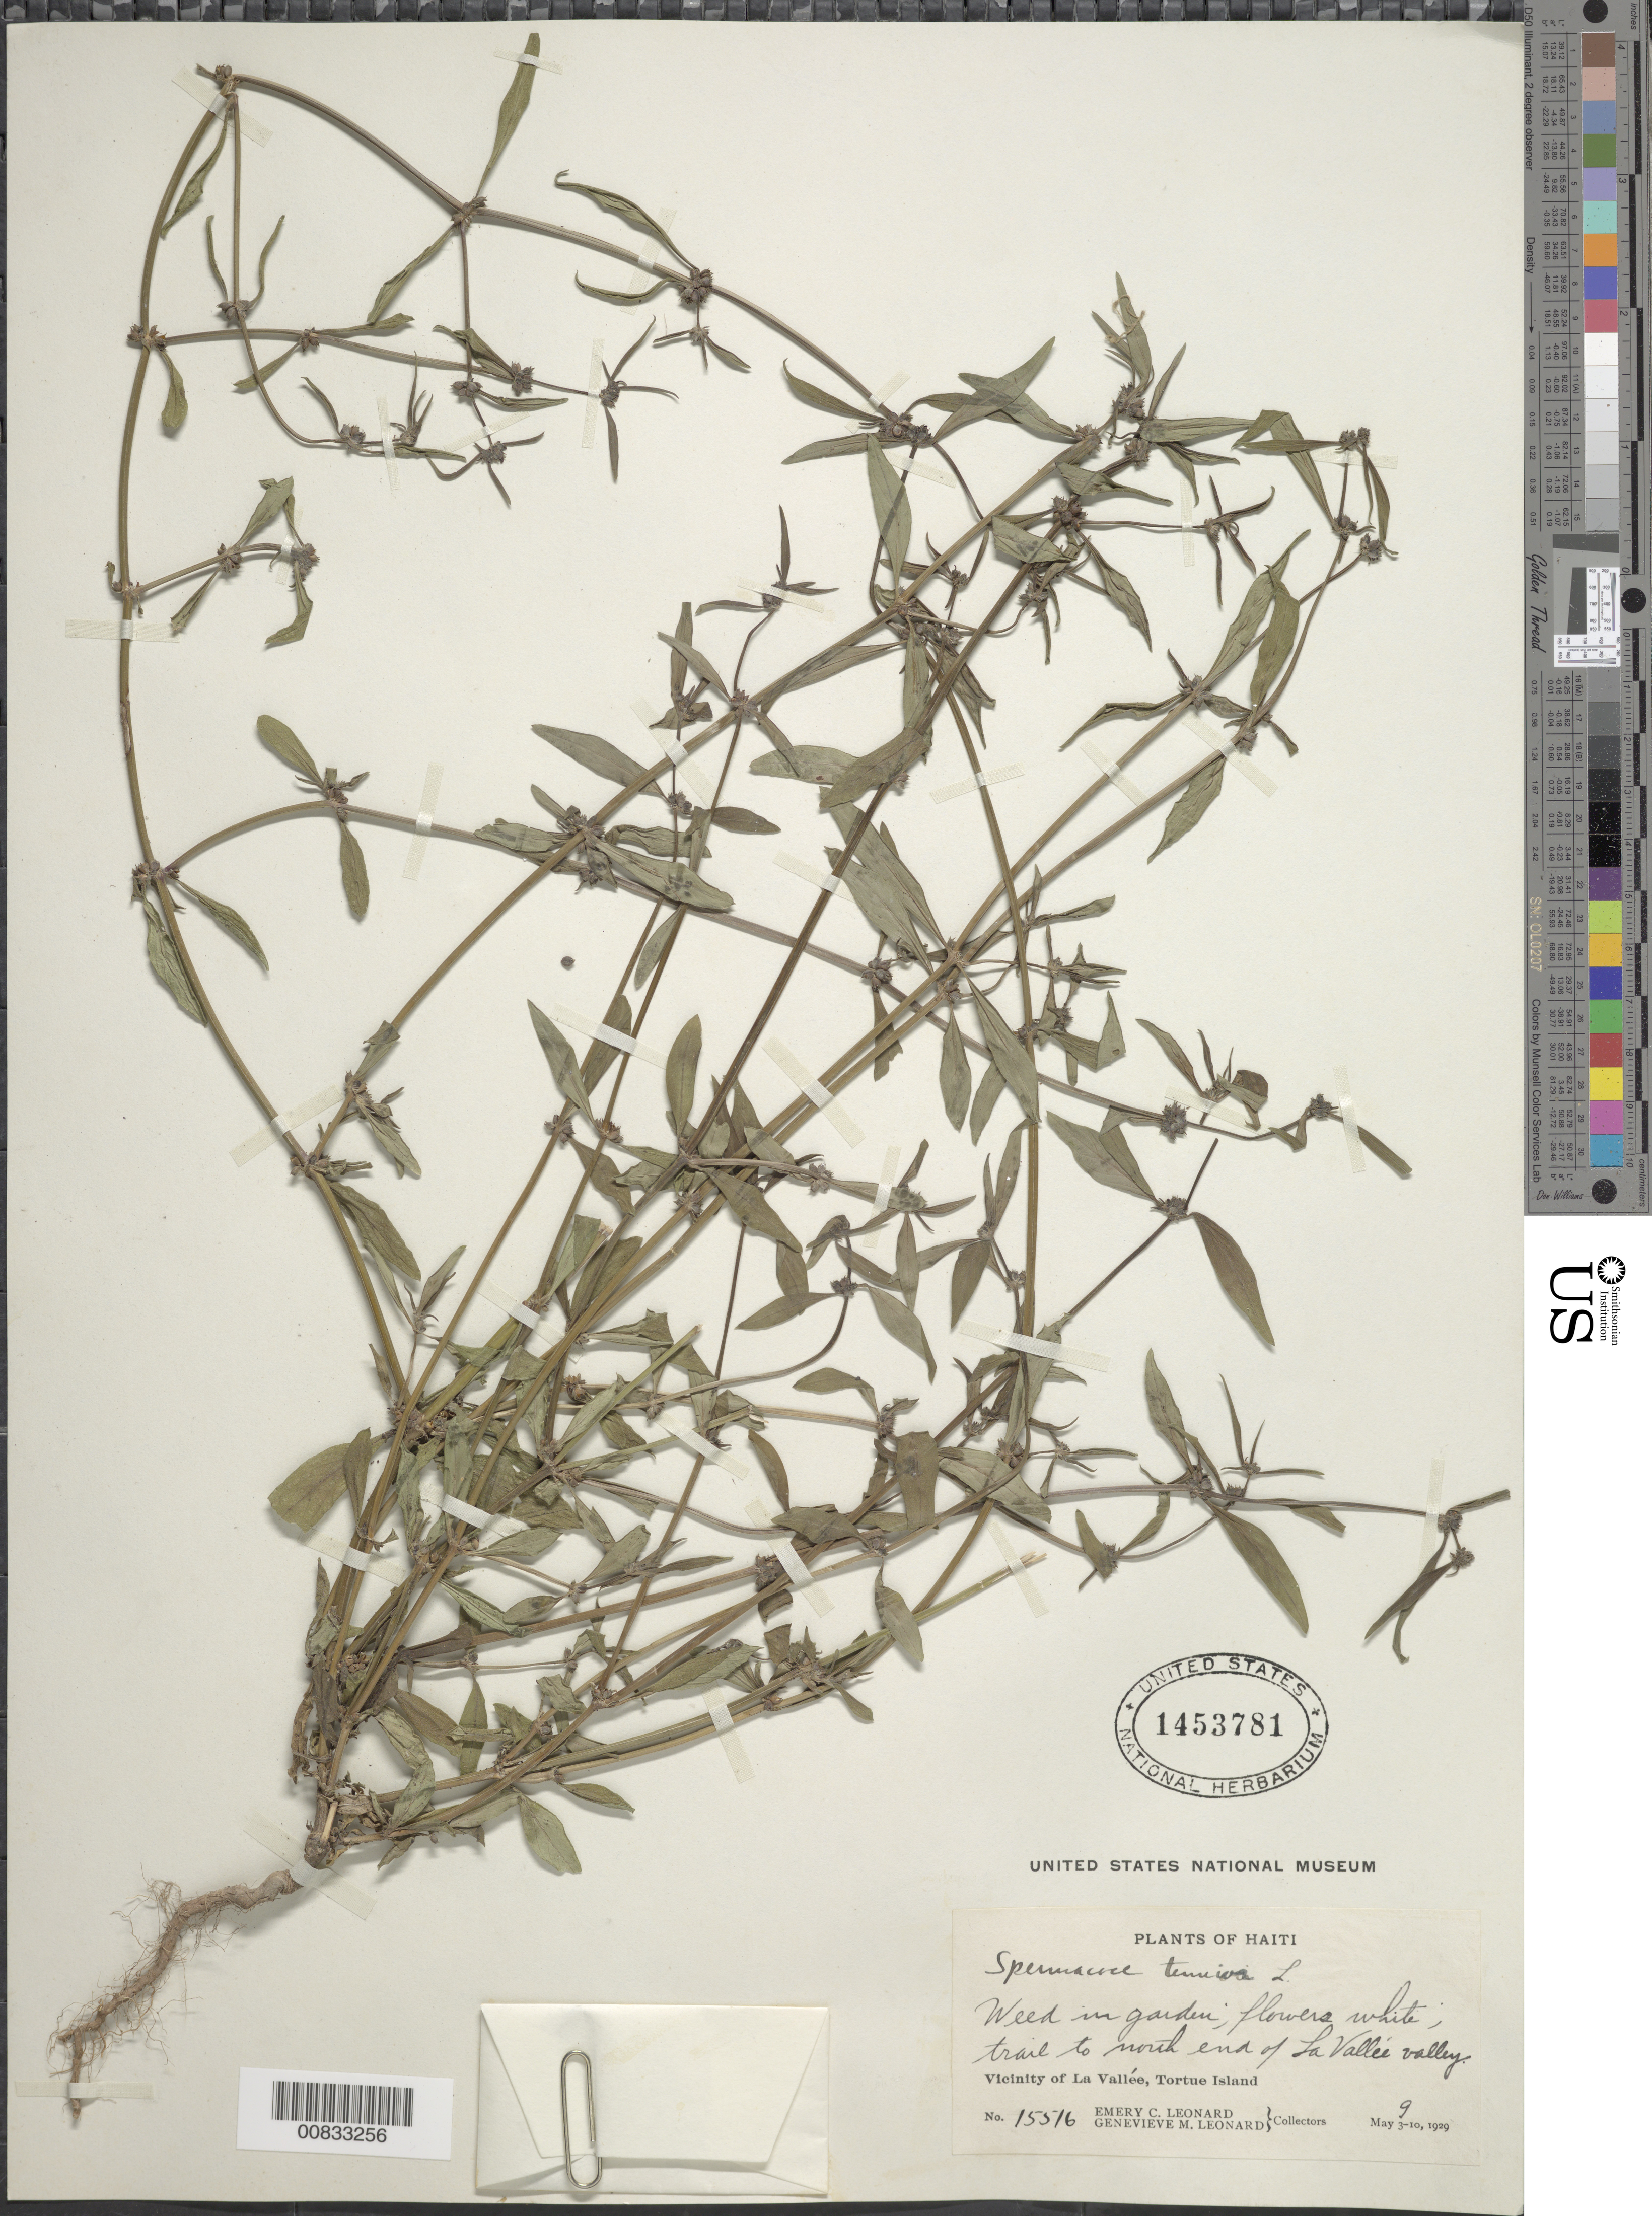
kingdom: Plantae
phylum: Tracheophyta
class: Magnoliopsida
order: Gentianales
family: Rubiaceae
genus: Spermacoce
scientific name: Spermacoce tenuior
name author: L.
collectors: E. C. Leonard & G. M. Leonard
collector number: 15516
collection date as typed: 09 May 1929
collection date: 1929-05-09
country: Haiti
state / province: Nord-Ouest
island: Île de la Tortue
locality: Vicinity of La Vallée, trail to north end of La Vallée valley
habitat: In garden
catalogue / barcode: US 1453781